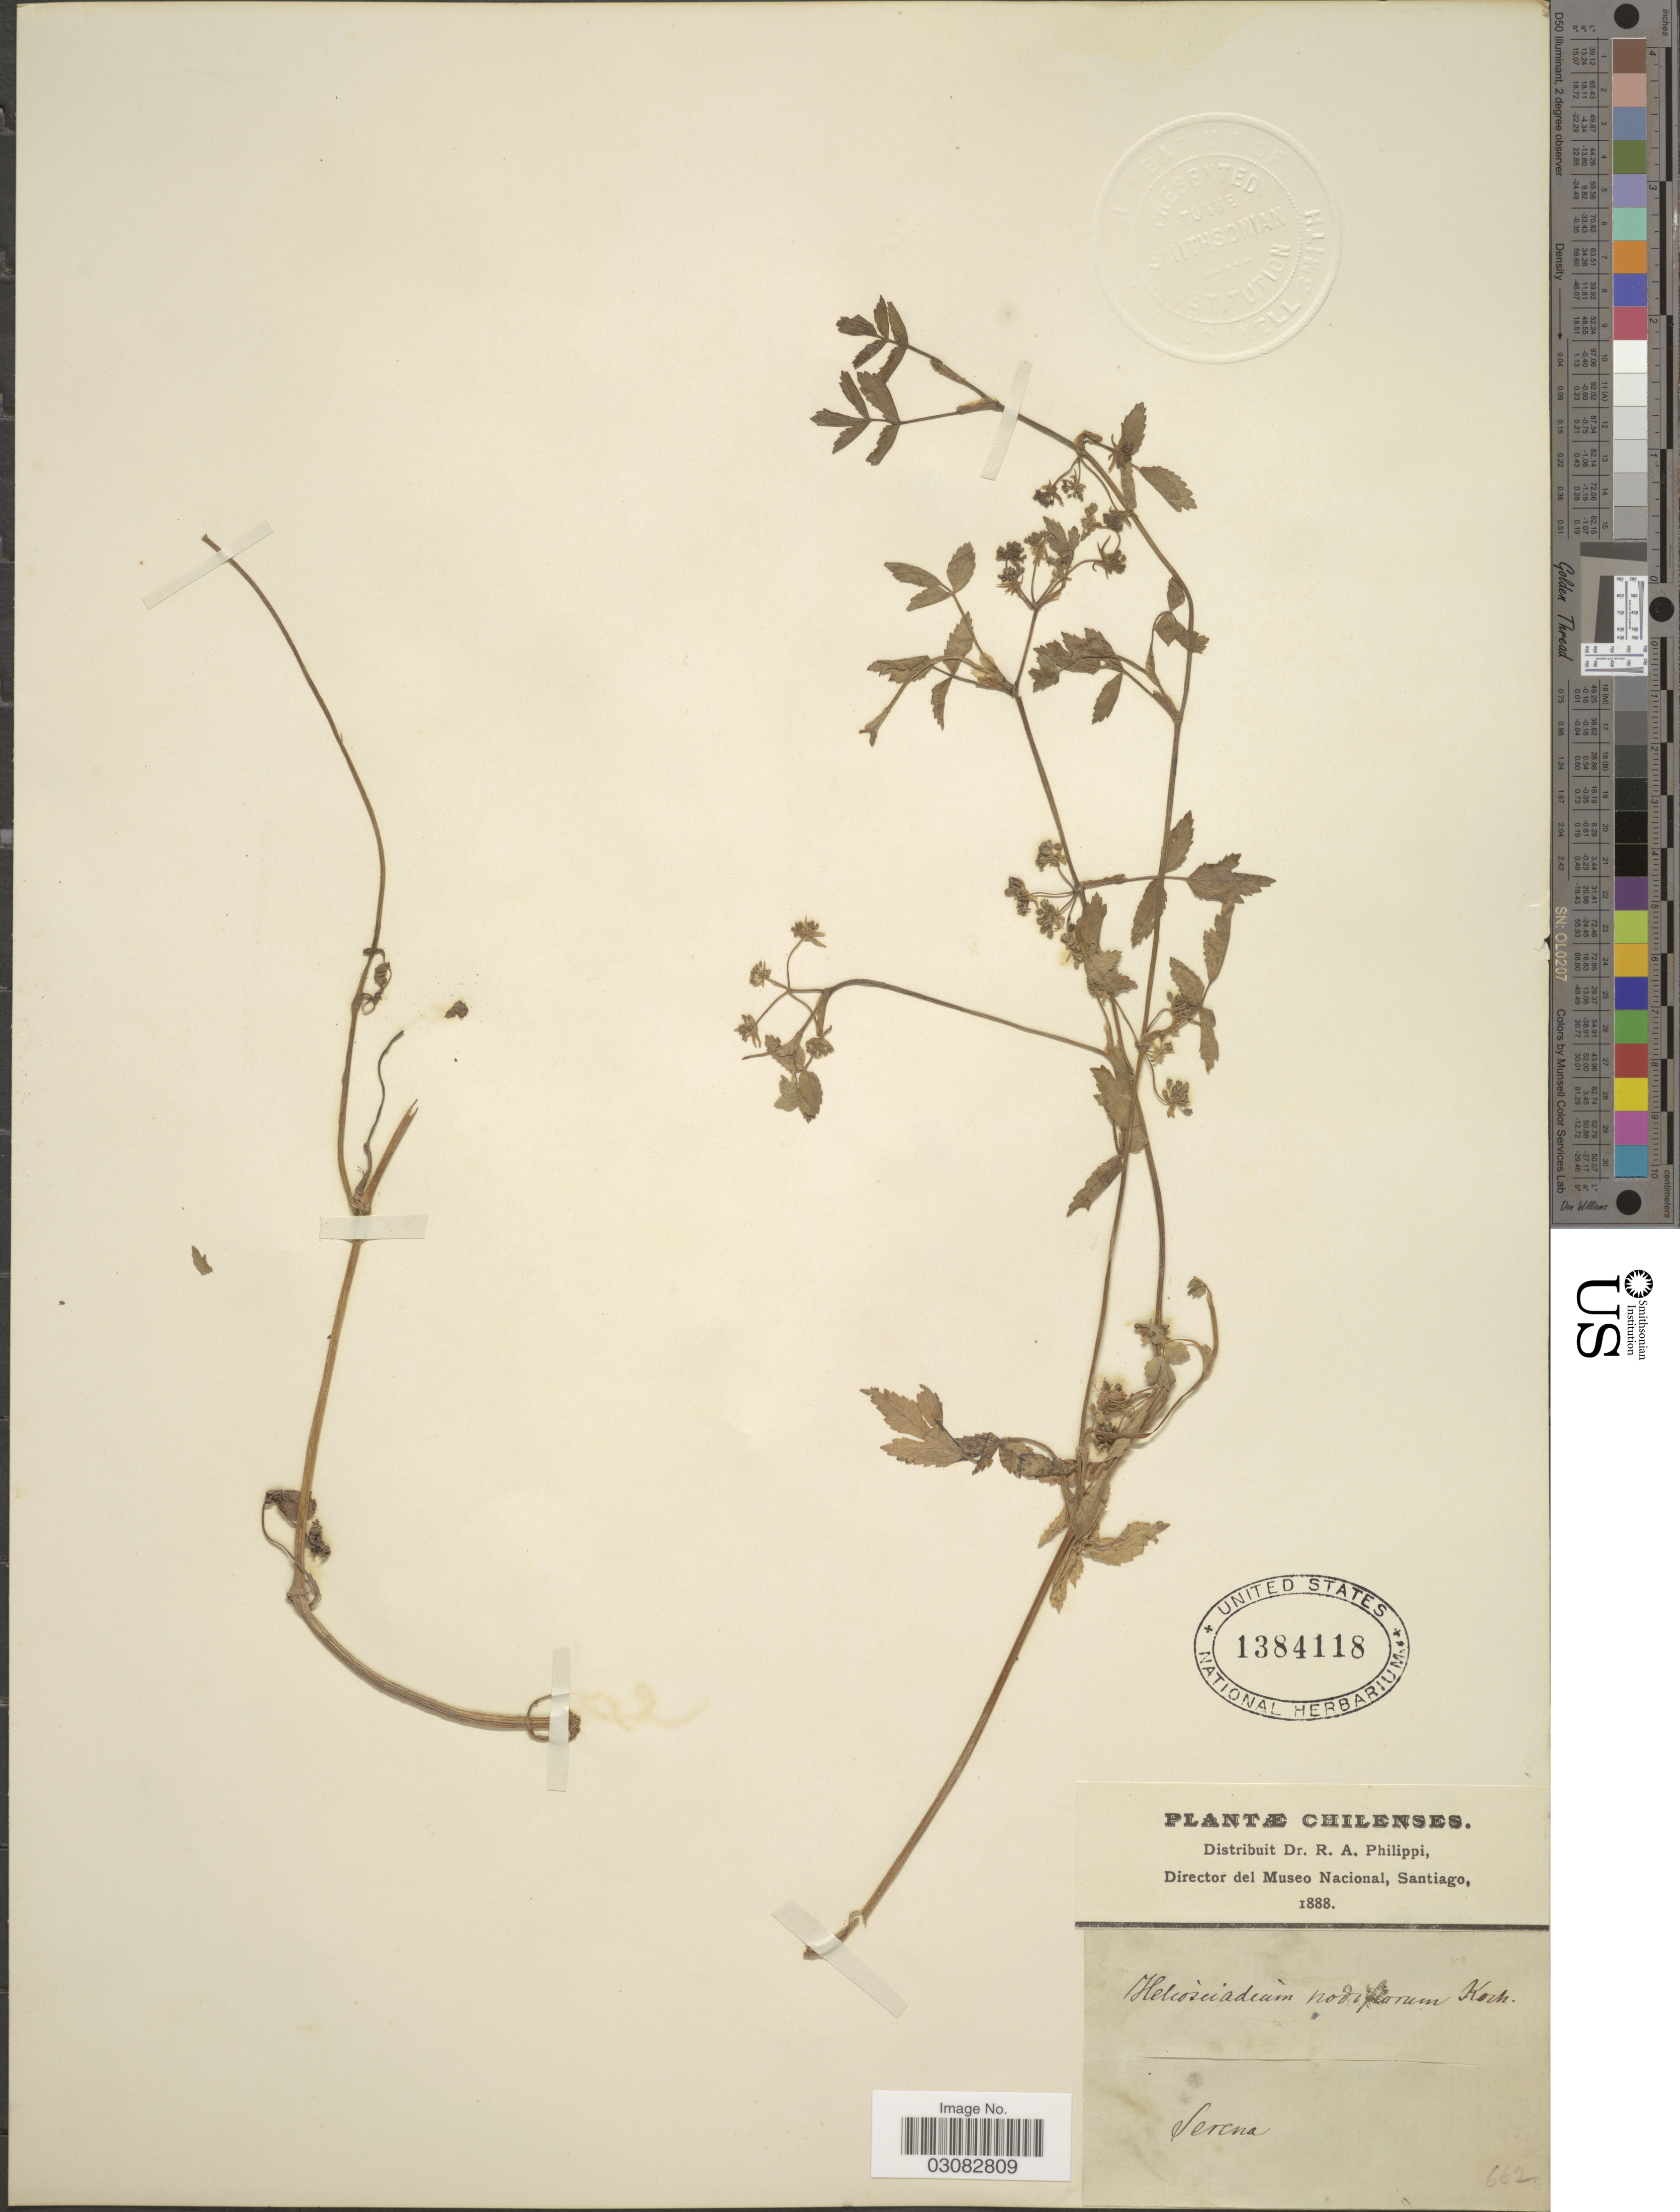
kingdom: Plantae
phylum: Tracheophyta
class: Magnoliopsida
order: Apiales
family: Apiaceae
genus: Apium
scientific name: Apium sp.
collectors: ex. herb. R.A. Philippi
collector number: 662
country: Chile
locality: Serena.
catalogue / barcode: US 1384118